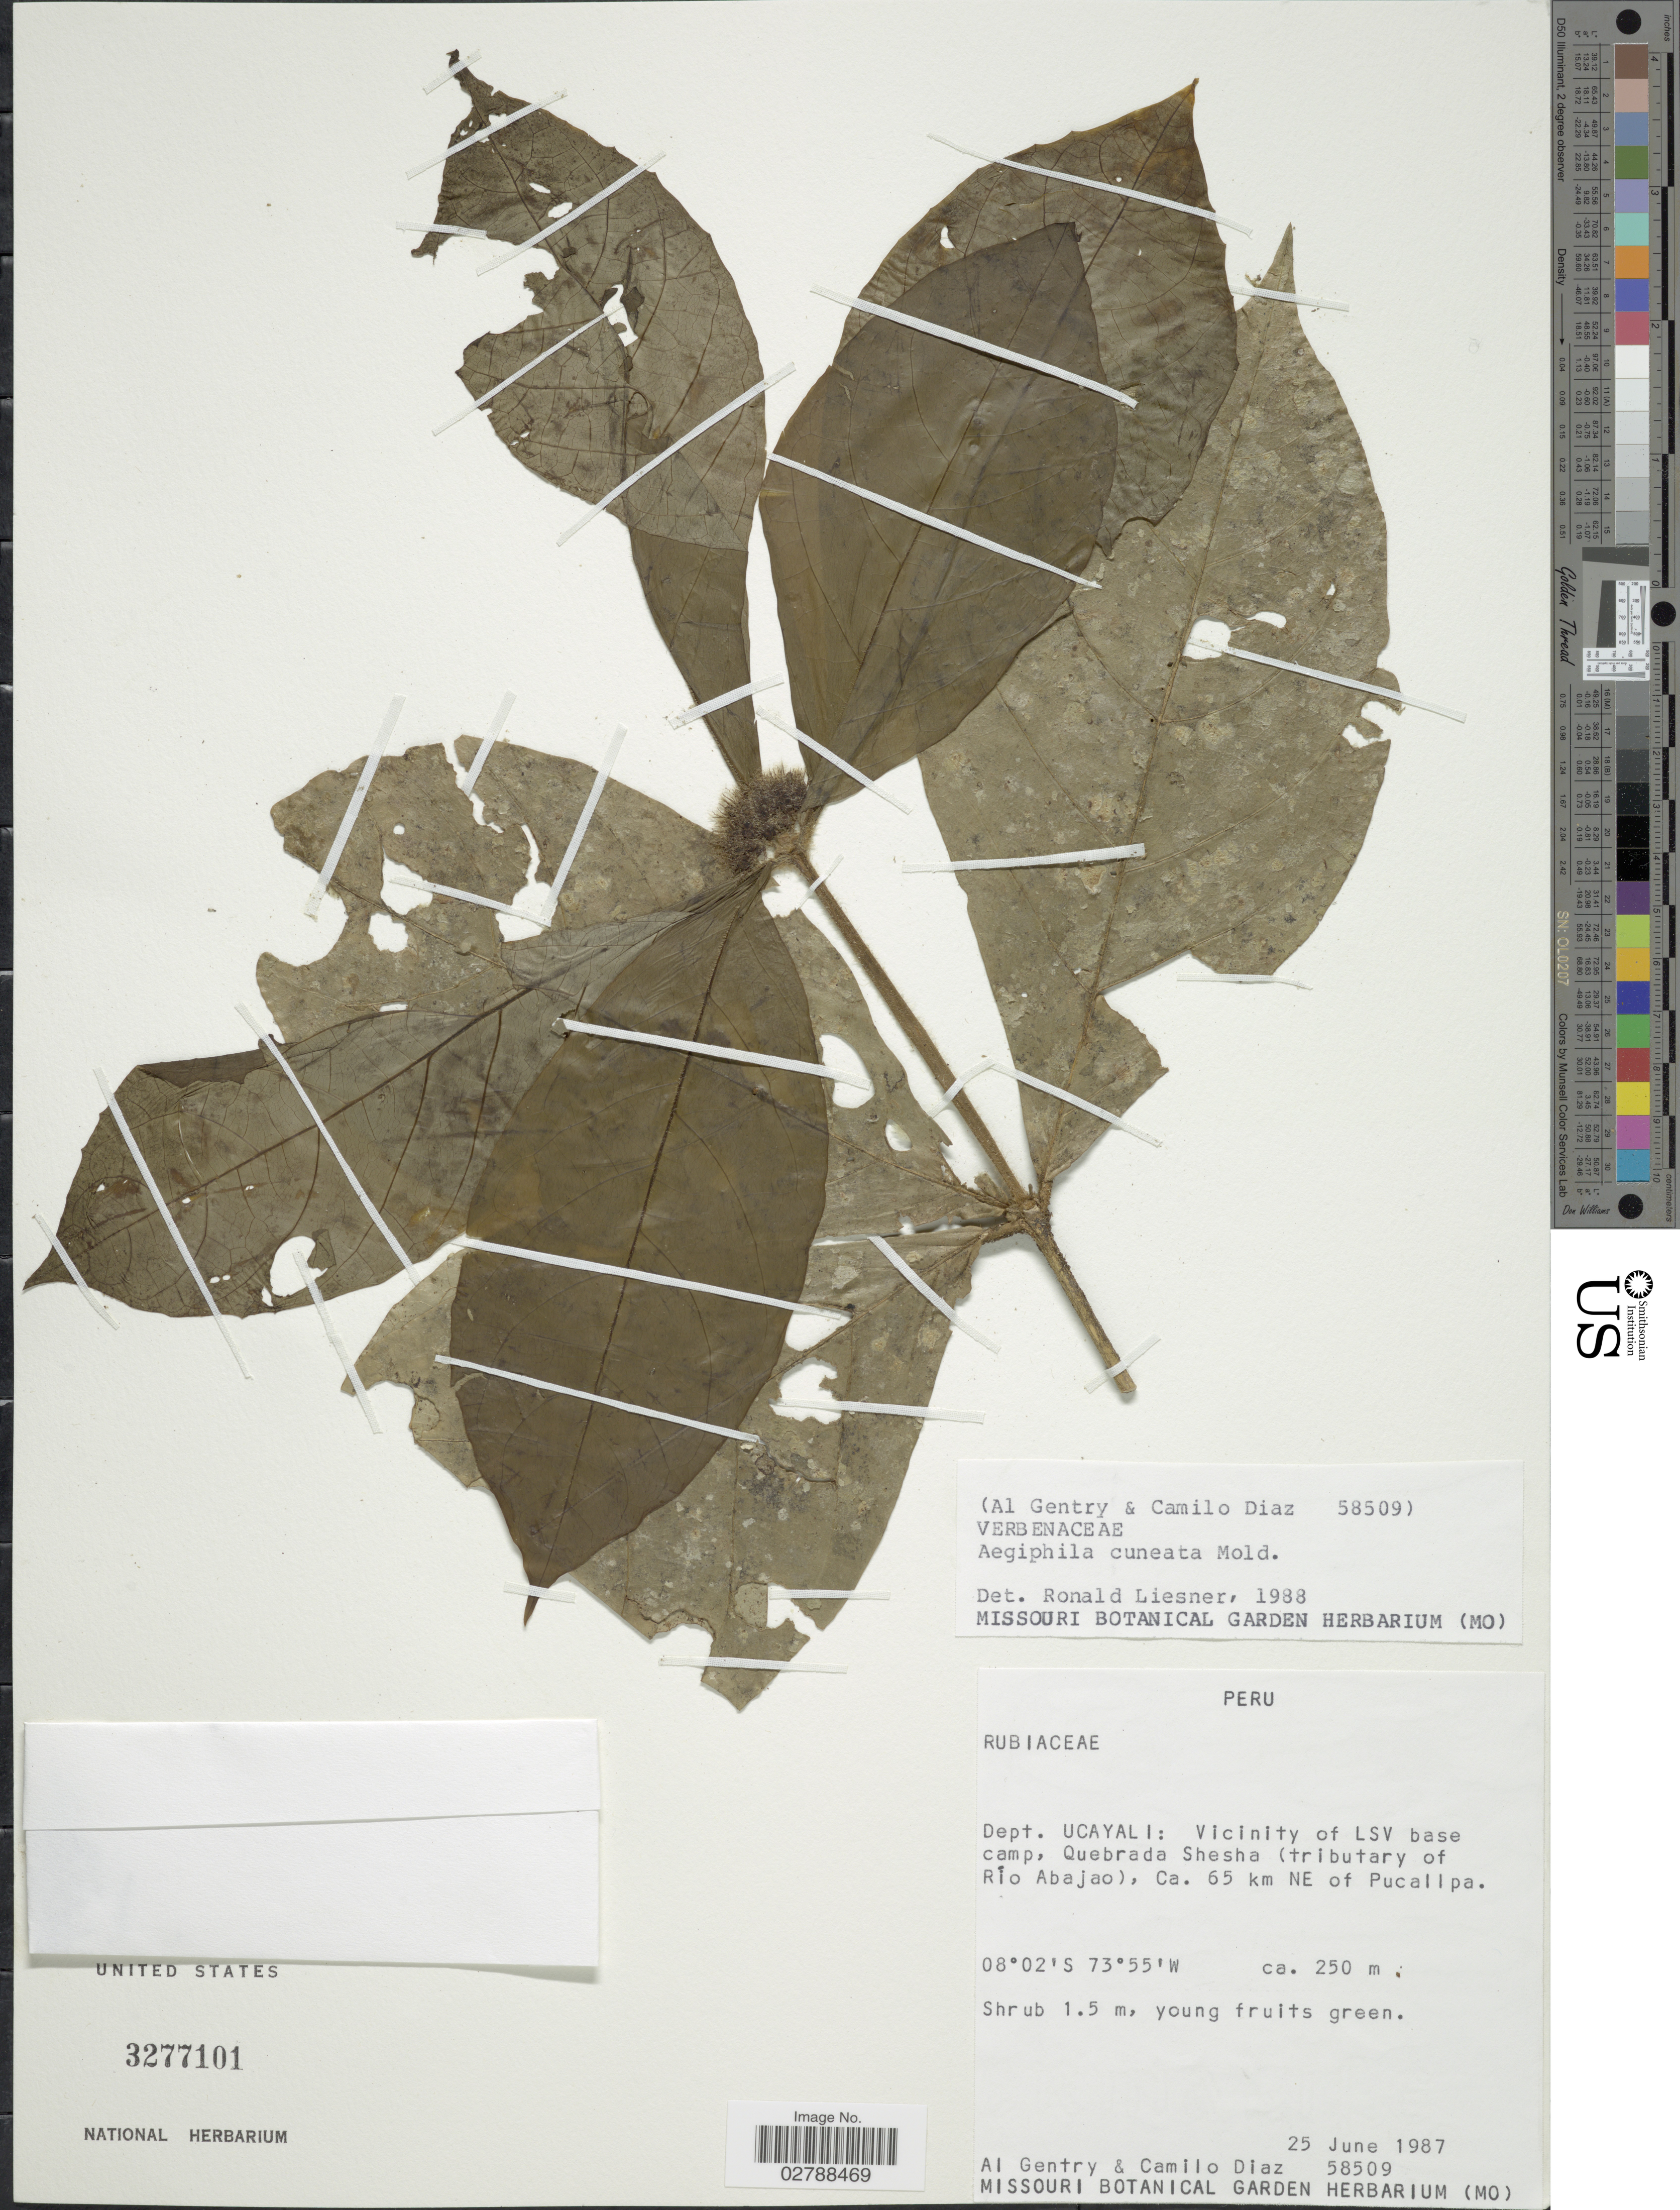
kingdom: Plantae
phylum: Tracheophyta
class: Magnoliopsida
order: Lamiales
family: Lamiaceae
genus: Aegiphila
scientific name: Aegiphila cuneata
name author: Moldenke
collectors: A. H. Gentry & C. Díaz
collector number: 58509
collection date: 1987-06-25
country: Peru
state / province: Ucayali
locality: Dept. Ucayali: Vicinity of LSV base camp, Quebrada Shesha (tributary of Río Abajao), Ca. 65 km NE of Pucallpa.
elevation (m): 250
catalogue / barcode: US 3277101